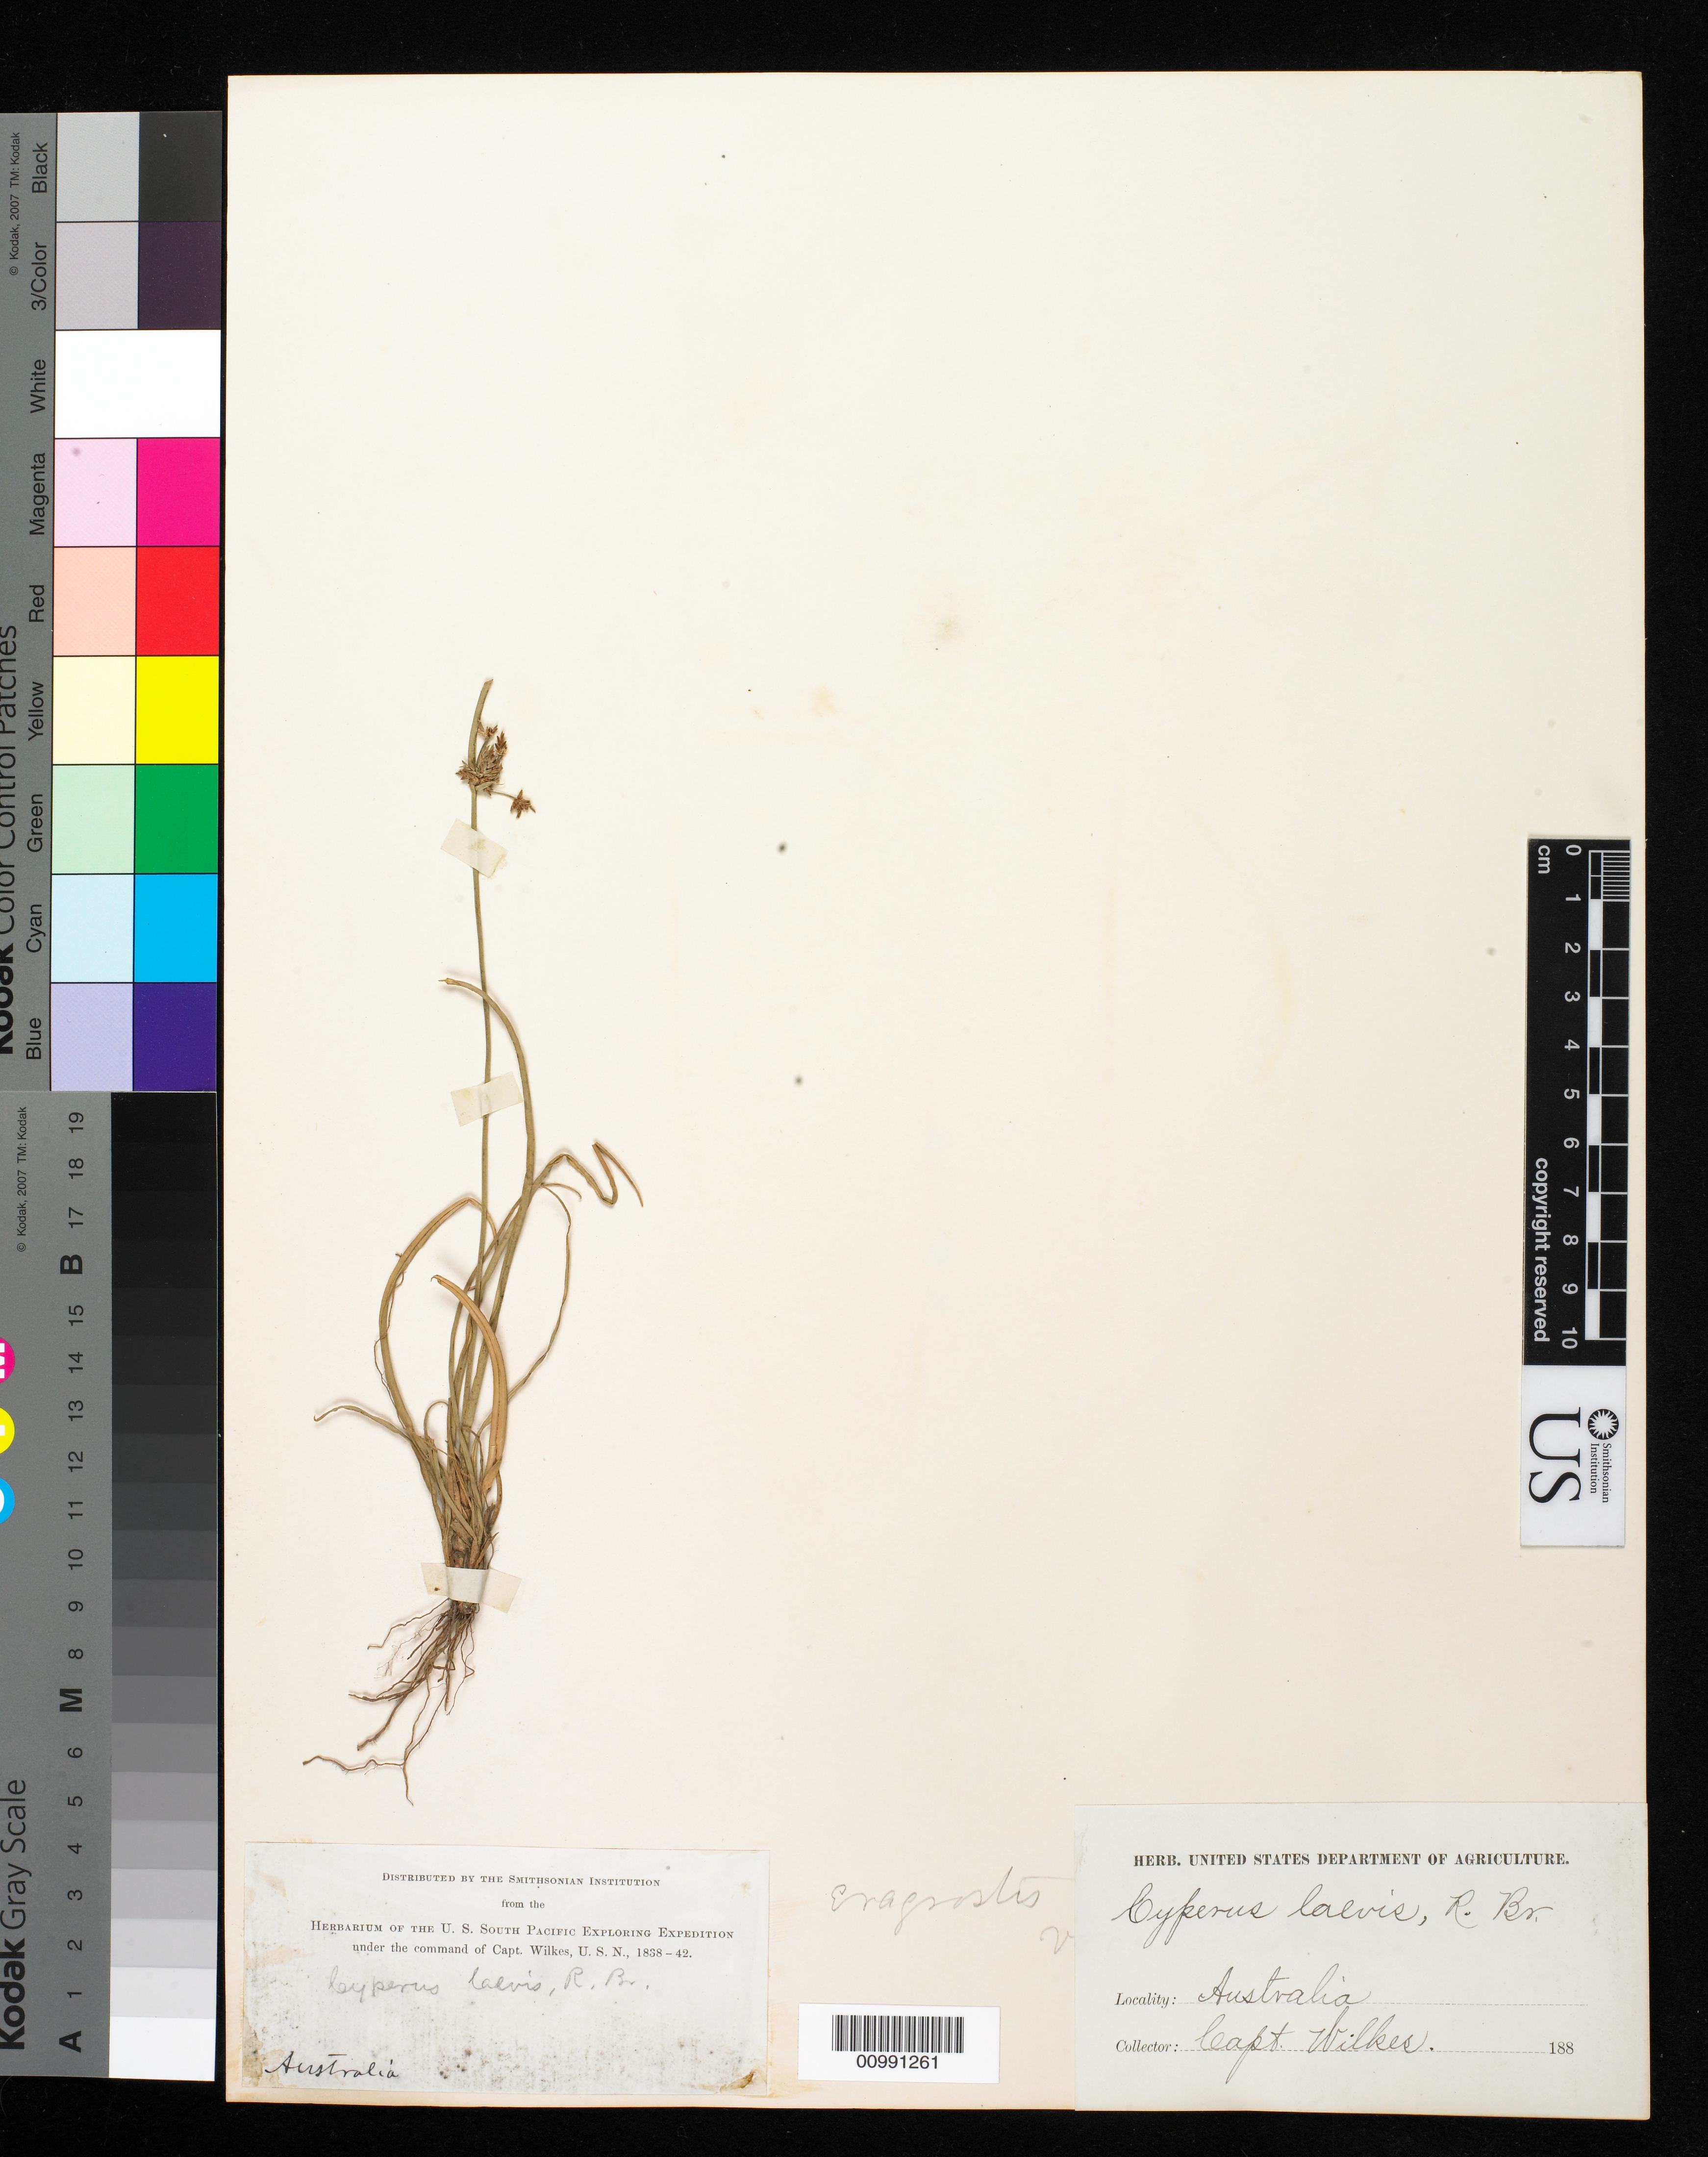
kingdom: Plantae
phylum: Tracheophyta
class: Liliopsida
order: Poales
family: Cyperaceae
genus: Cyperus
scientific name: Cyperus eragrostis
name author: Lam.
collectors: Wilkes Explor. Exped.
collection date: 1838/1842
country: Australia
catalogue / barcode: US 98456